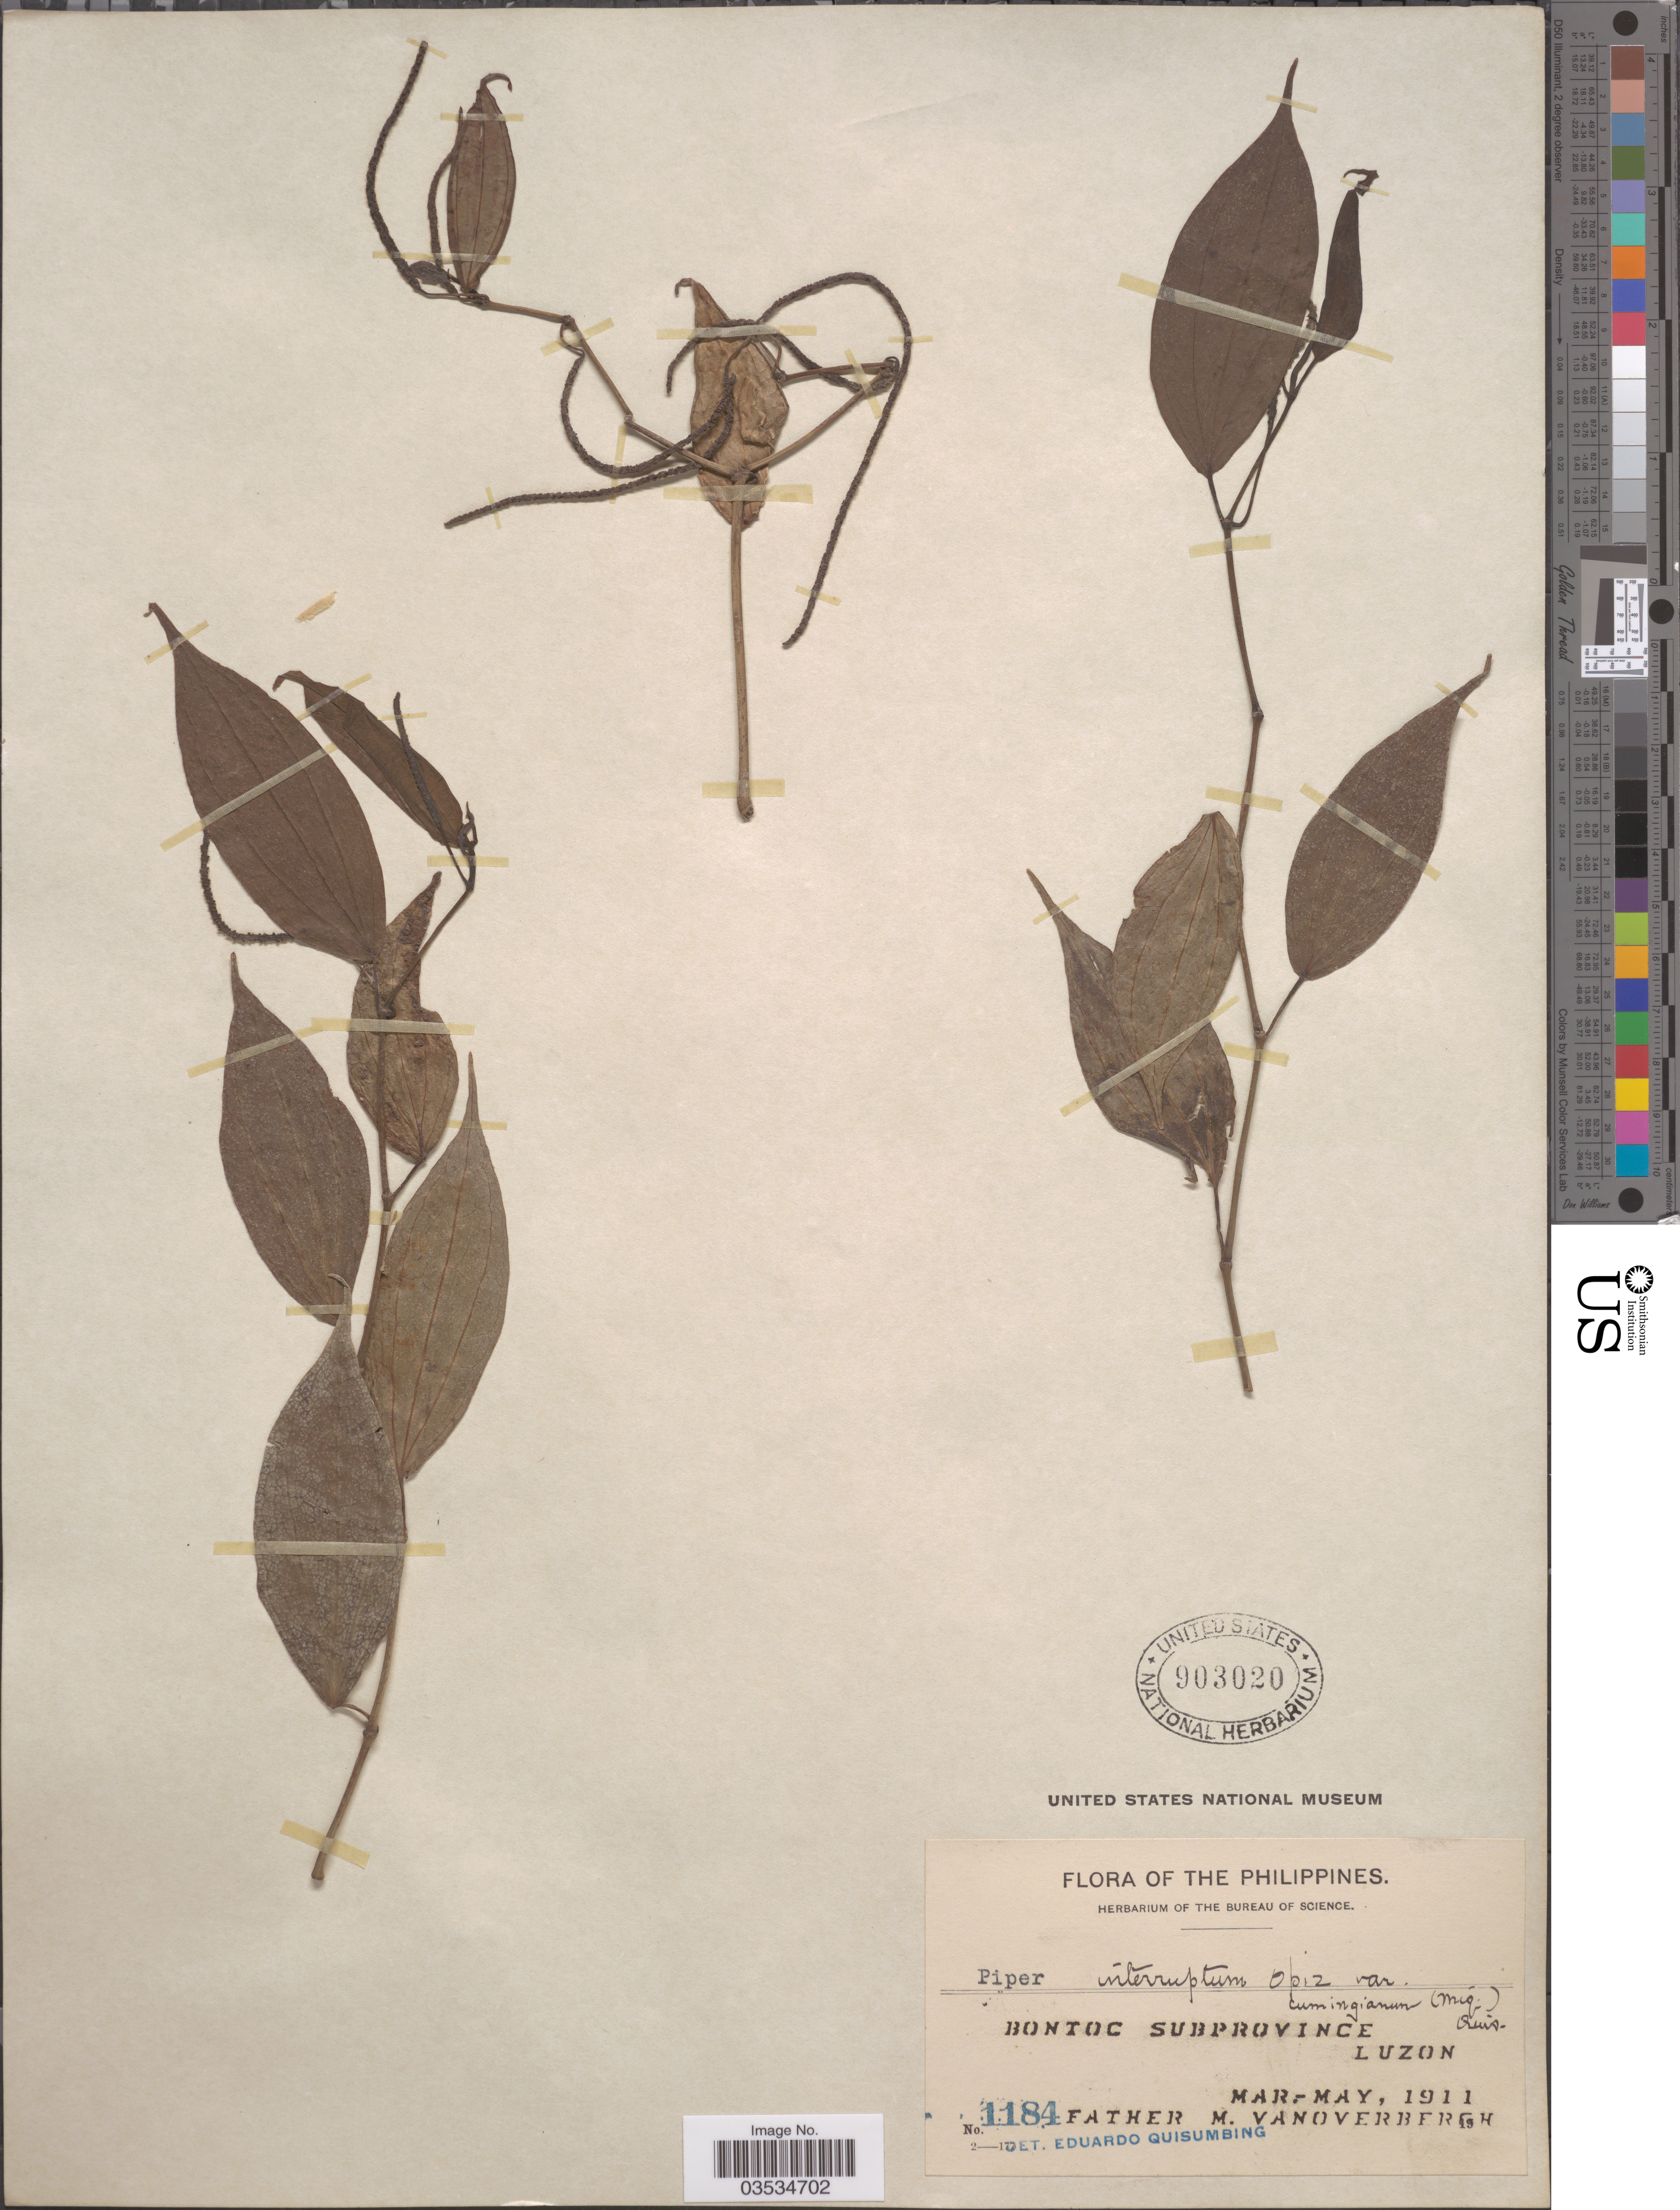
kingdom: Plantae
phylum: Tracheophyta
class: Magnoliopsida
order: Piperales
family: Piperaceae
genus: Piper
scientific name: Piper interruptum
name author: Opiz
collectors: F. Vanoverbergh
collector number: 1184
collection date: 1911-03/1911-05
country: Philippines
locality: Bontoc subprovince. Luzon.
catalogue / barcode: US 903020